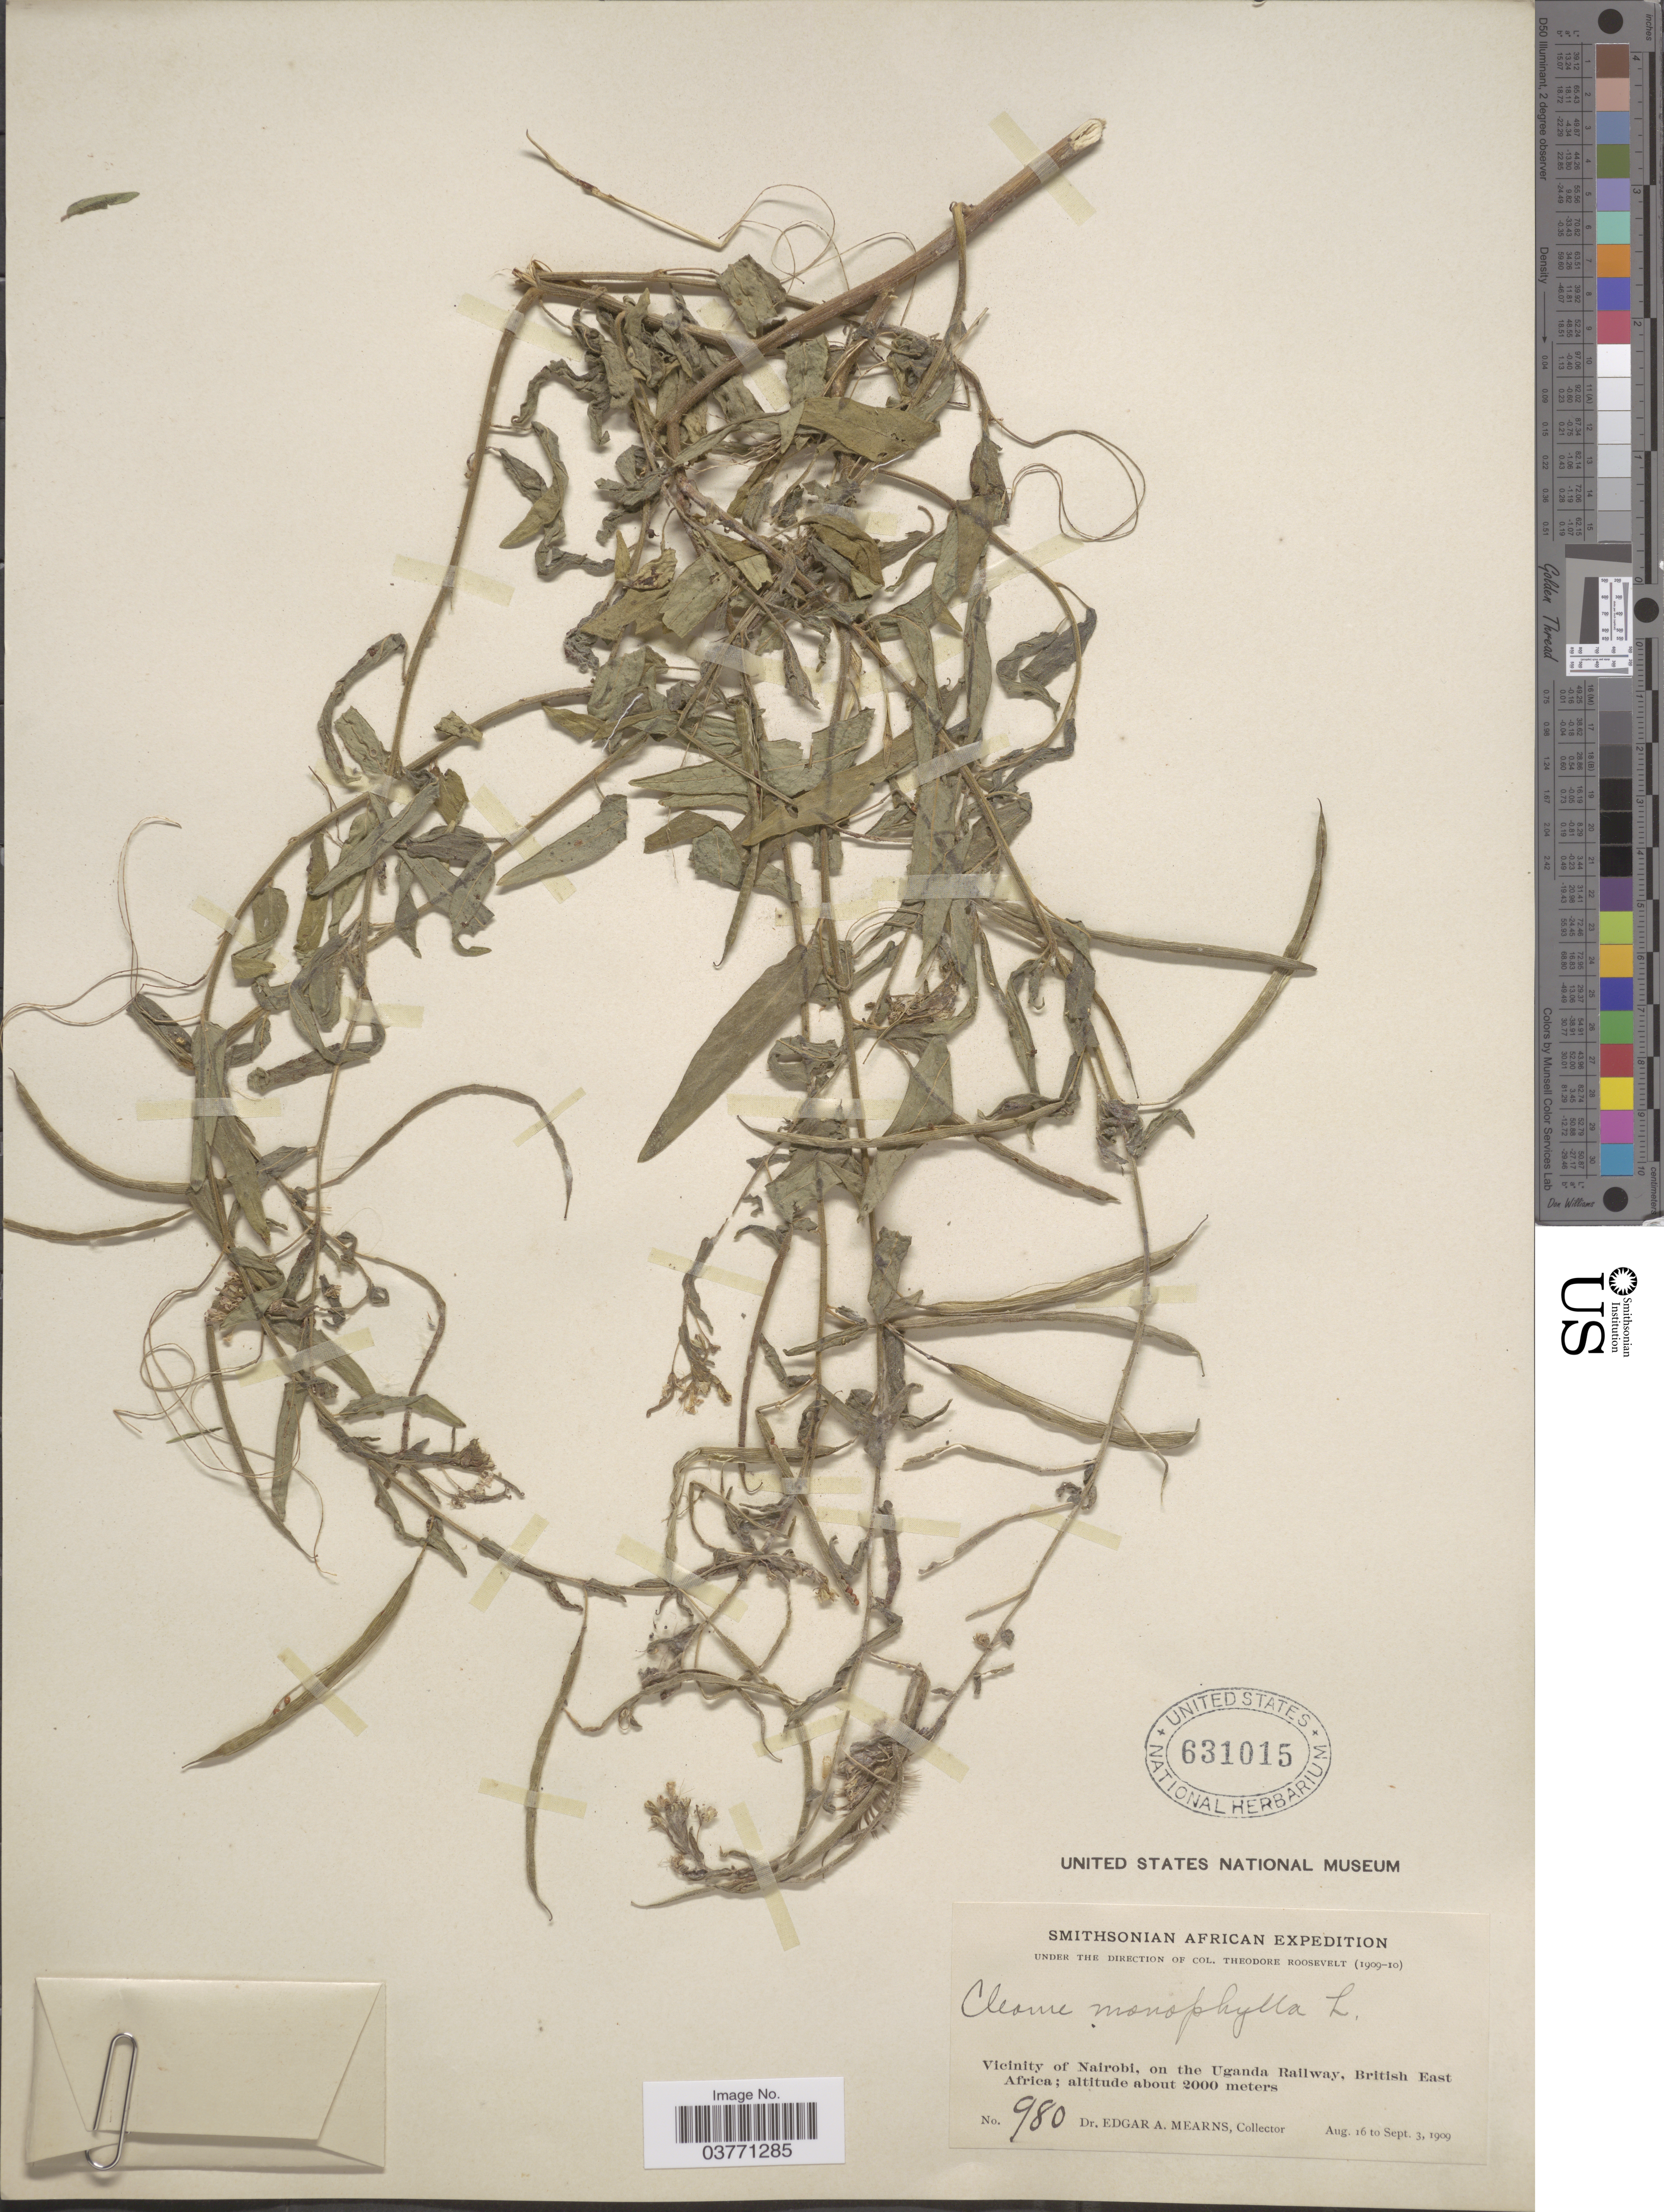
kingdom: Plantae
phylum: Tracheophyta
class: Magnoliopsida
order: Brassicales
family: Cleomaceae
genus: Sieruela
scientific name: Sieruela monophylla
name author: (L.) Roalson & J.C. Hall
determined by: Strong, M. T., (US), Smithsonian Institution - National Museum of Natural History (UNITED STATES)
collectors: E. A. Mearns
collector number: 980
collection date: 1909-08-16/1909-09-03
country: Kenya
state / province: Nairobi Area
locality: Vicinity of Nairobi, on the Uganda Railway, British East Africa.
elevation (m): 2000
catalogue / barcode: US 631015